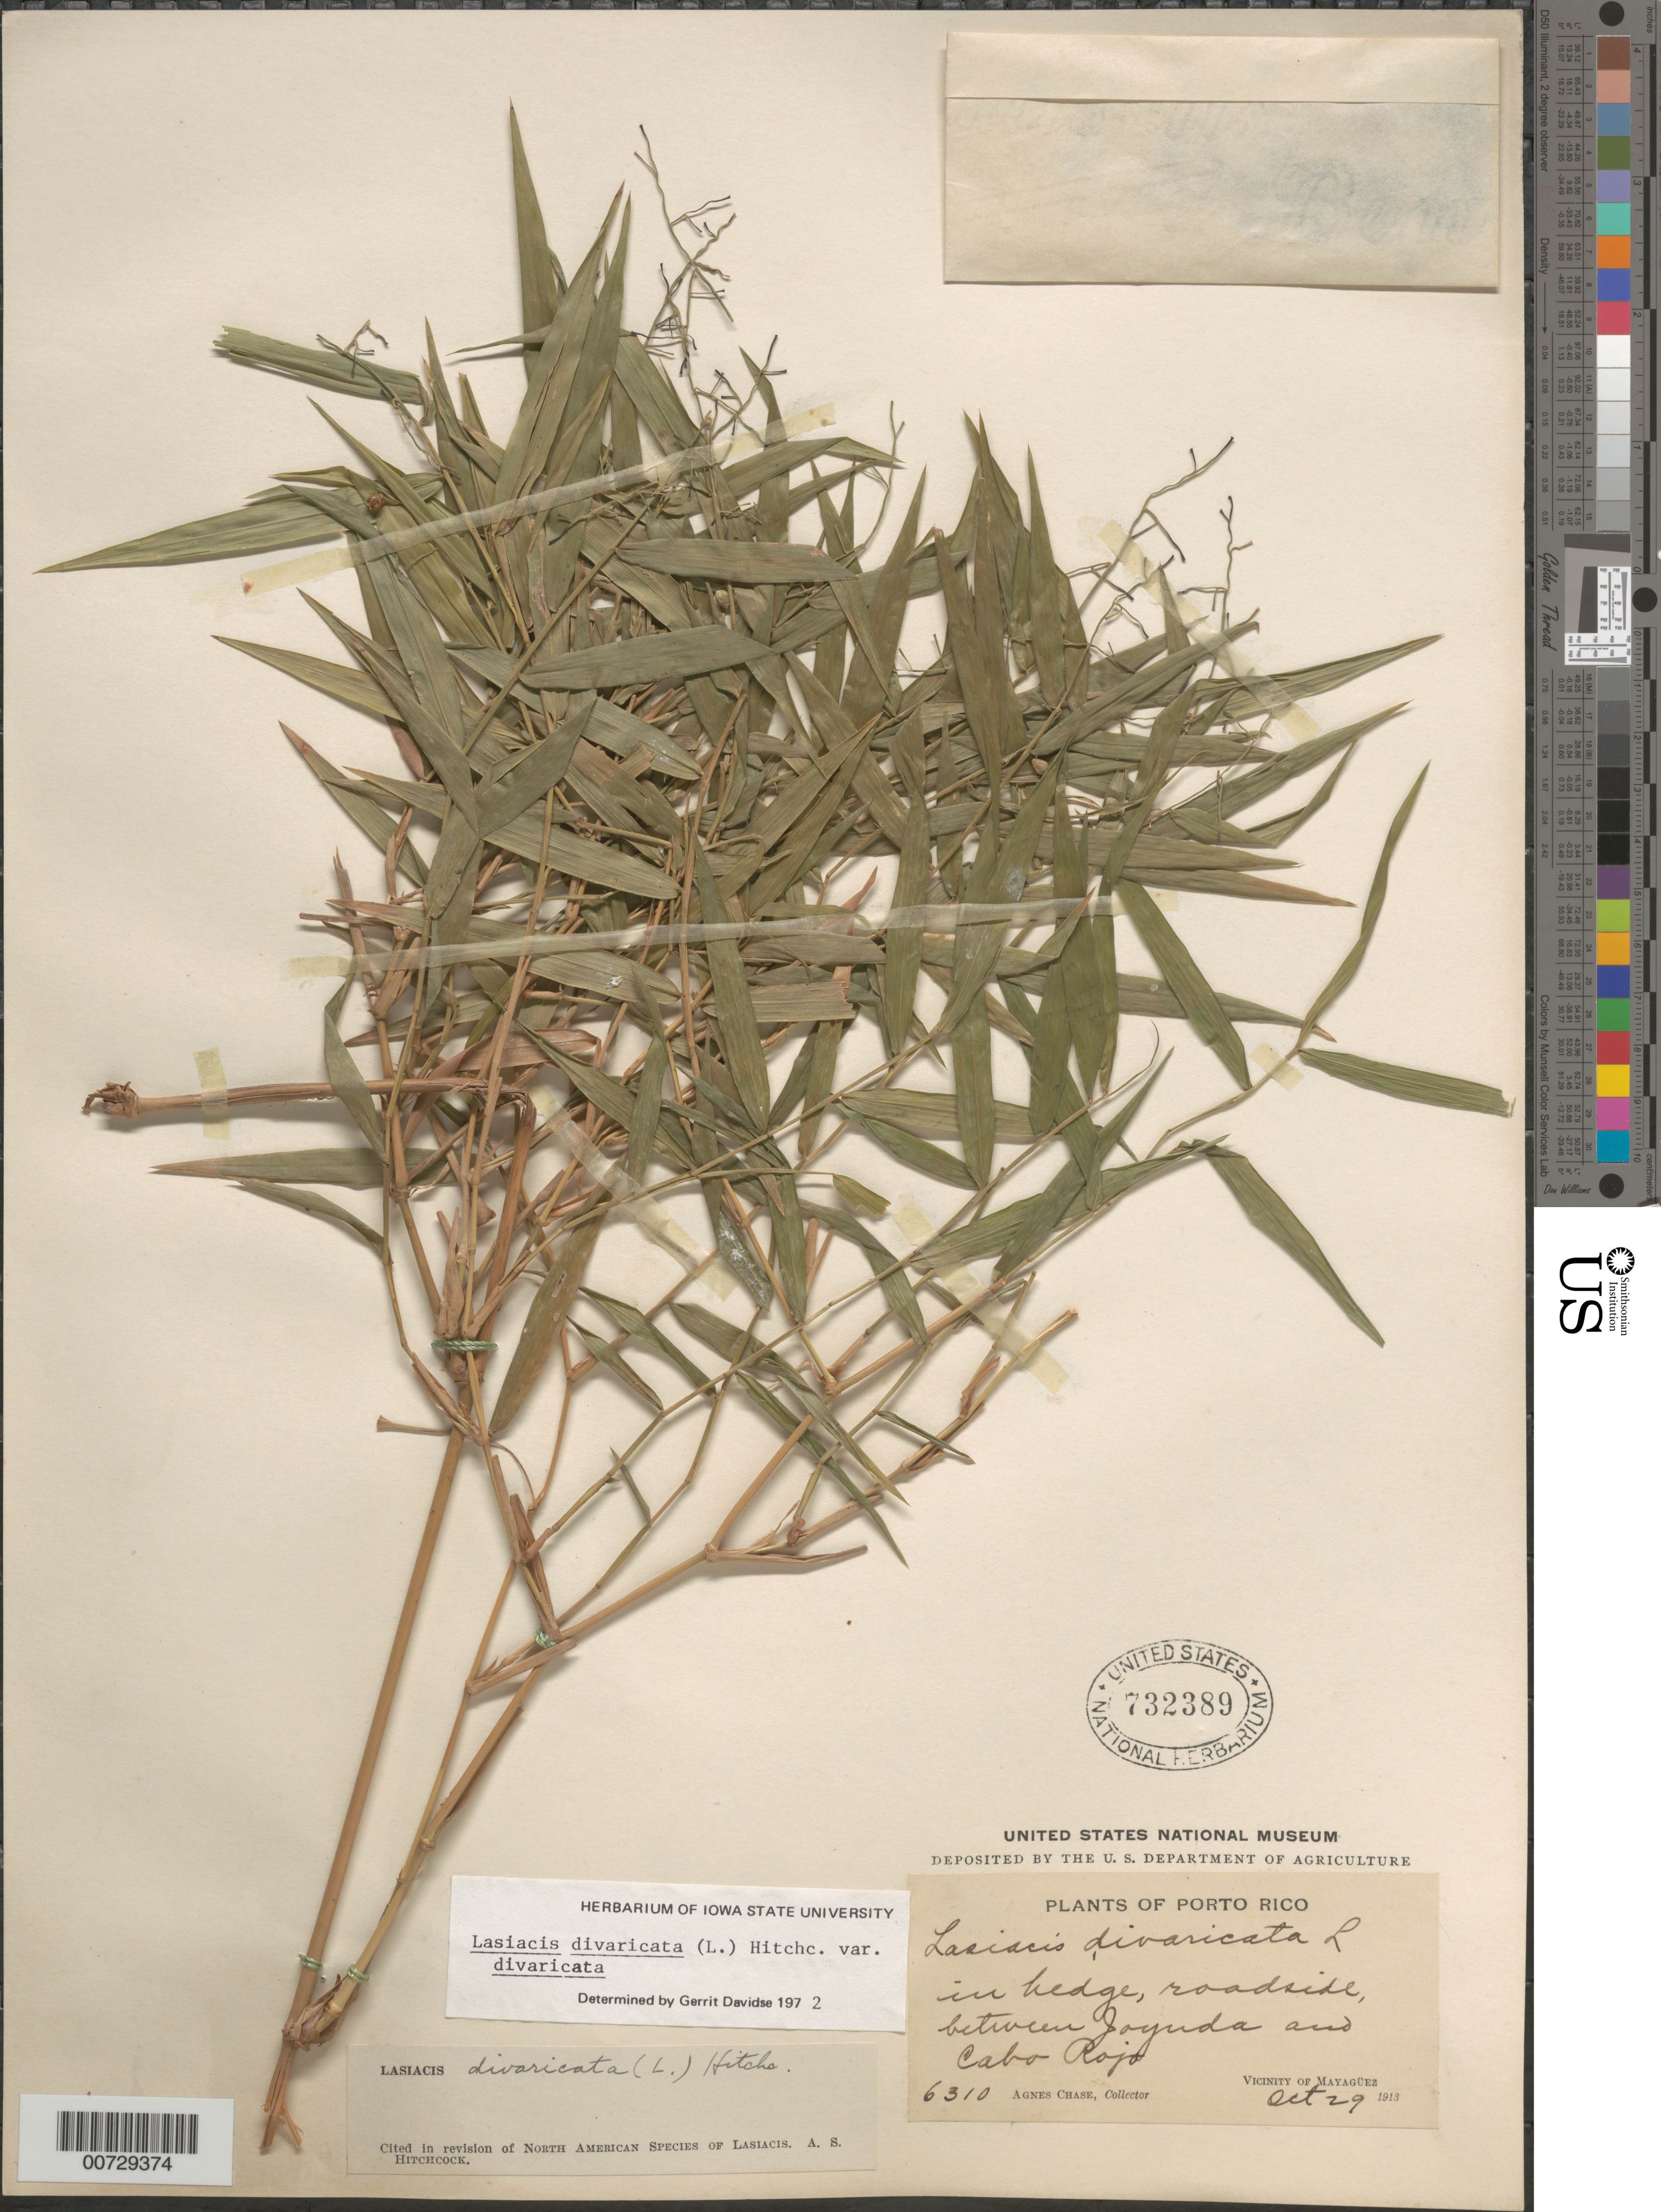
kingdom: Plantae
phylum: Tracheophyta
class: Liliopsida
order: Poales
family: Poaceae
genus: Lasiacis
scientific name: Lasiacis divaricata var. divaricata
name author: (L.) Hitchc.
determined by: Davidse, Gerrit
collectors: A. Chase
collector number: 6310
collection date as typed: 29 Oct 1913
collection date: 1913-10-29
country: Puerto Rico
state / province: Mayagüez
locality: Joyuda and Cabo Rojo, btw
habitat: In hedge, roadside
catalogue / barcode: US 732389